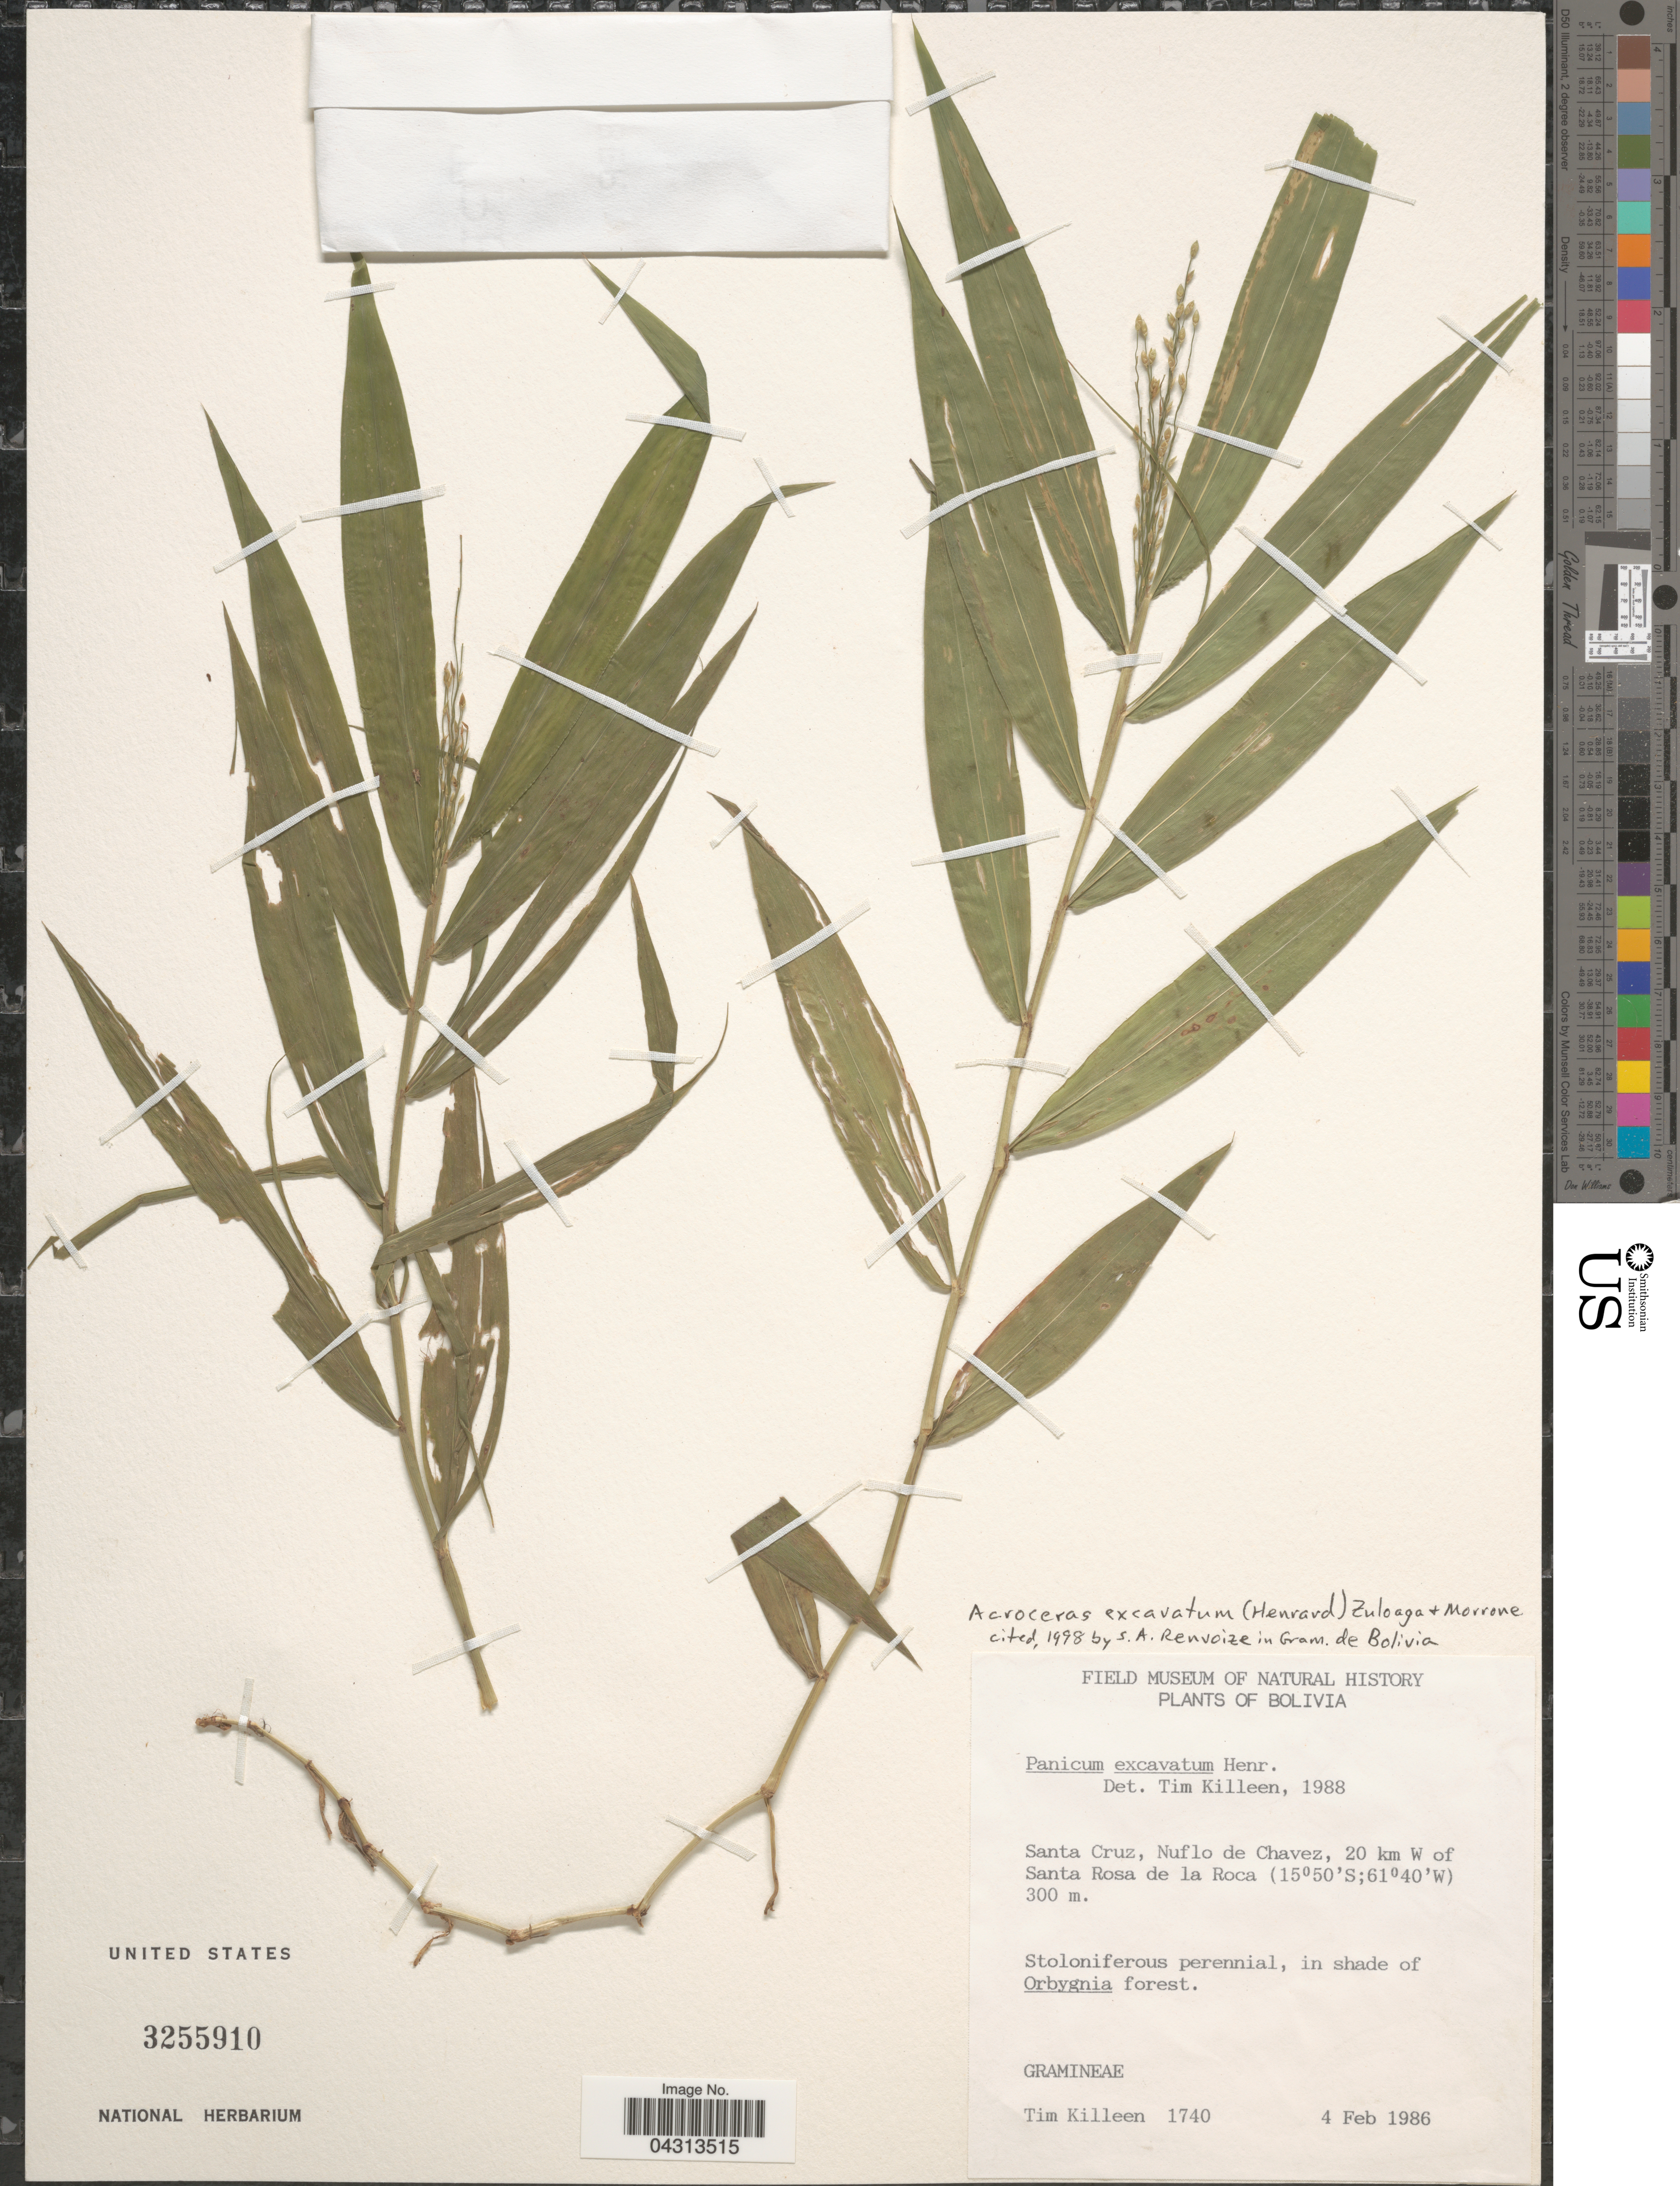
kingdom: Plantae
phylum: Tracheophyta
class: Liliopsida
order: Poales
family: Poaceae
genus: Acroceras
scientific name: Acroceras excavatum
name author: (Henr.) Zuloaga & Morrone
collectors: T. J. Killeen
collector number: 1740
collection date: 1986-02-04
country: Bolivia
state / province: Santa Cruz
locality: Nuflo de Chavez, 20 km W of Santa Rosa de la Roca. In shade of Orbygnia forest.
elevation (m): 300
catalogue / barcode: US 3255910